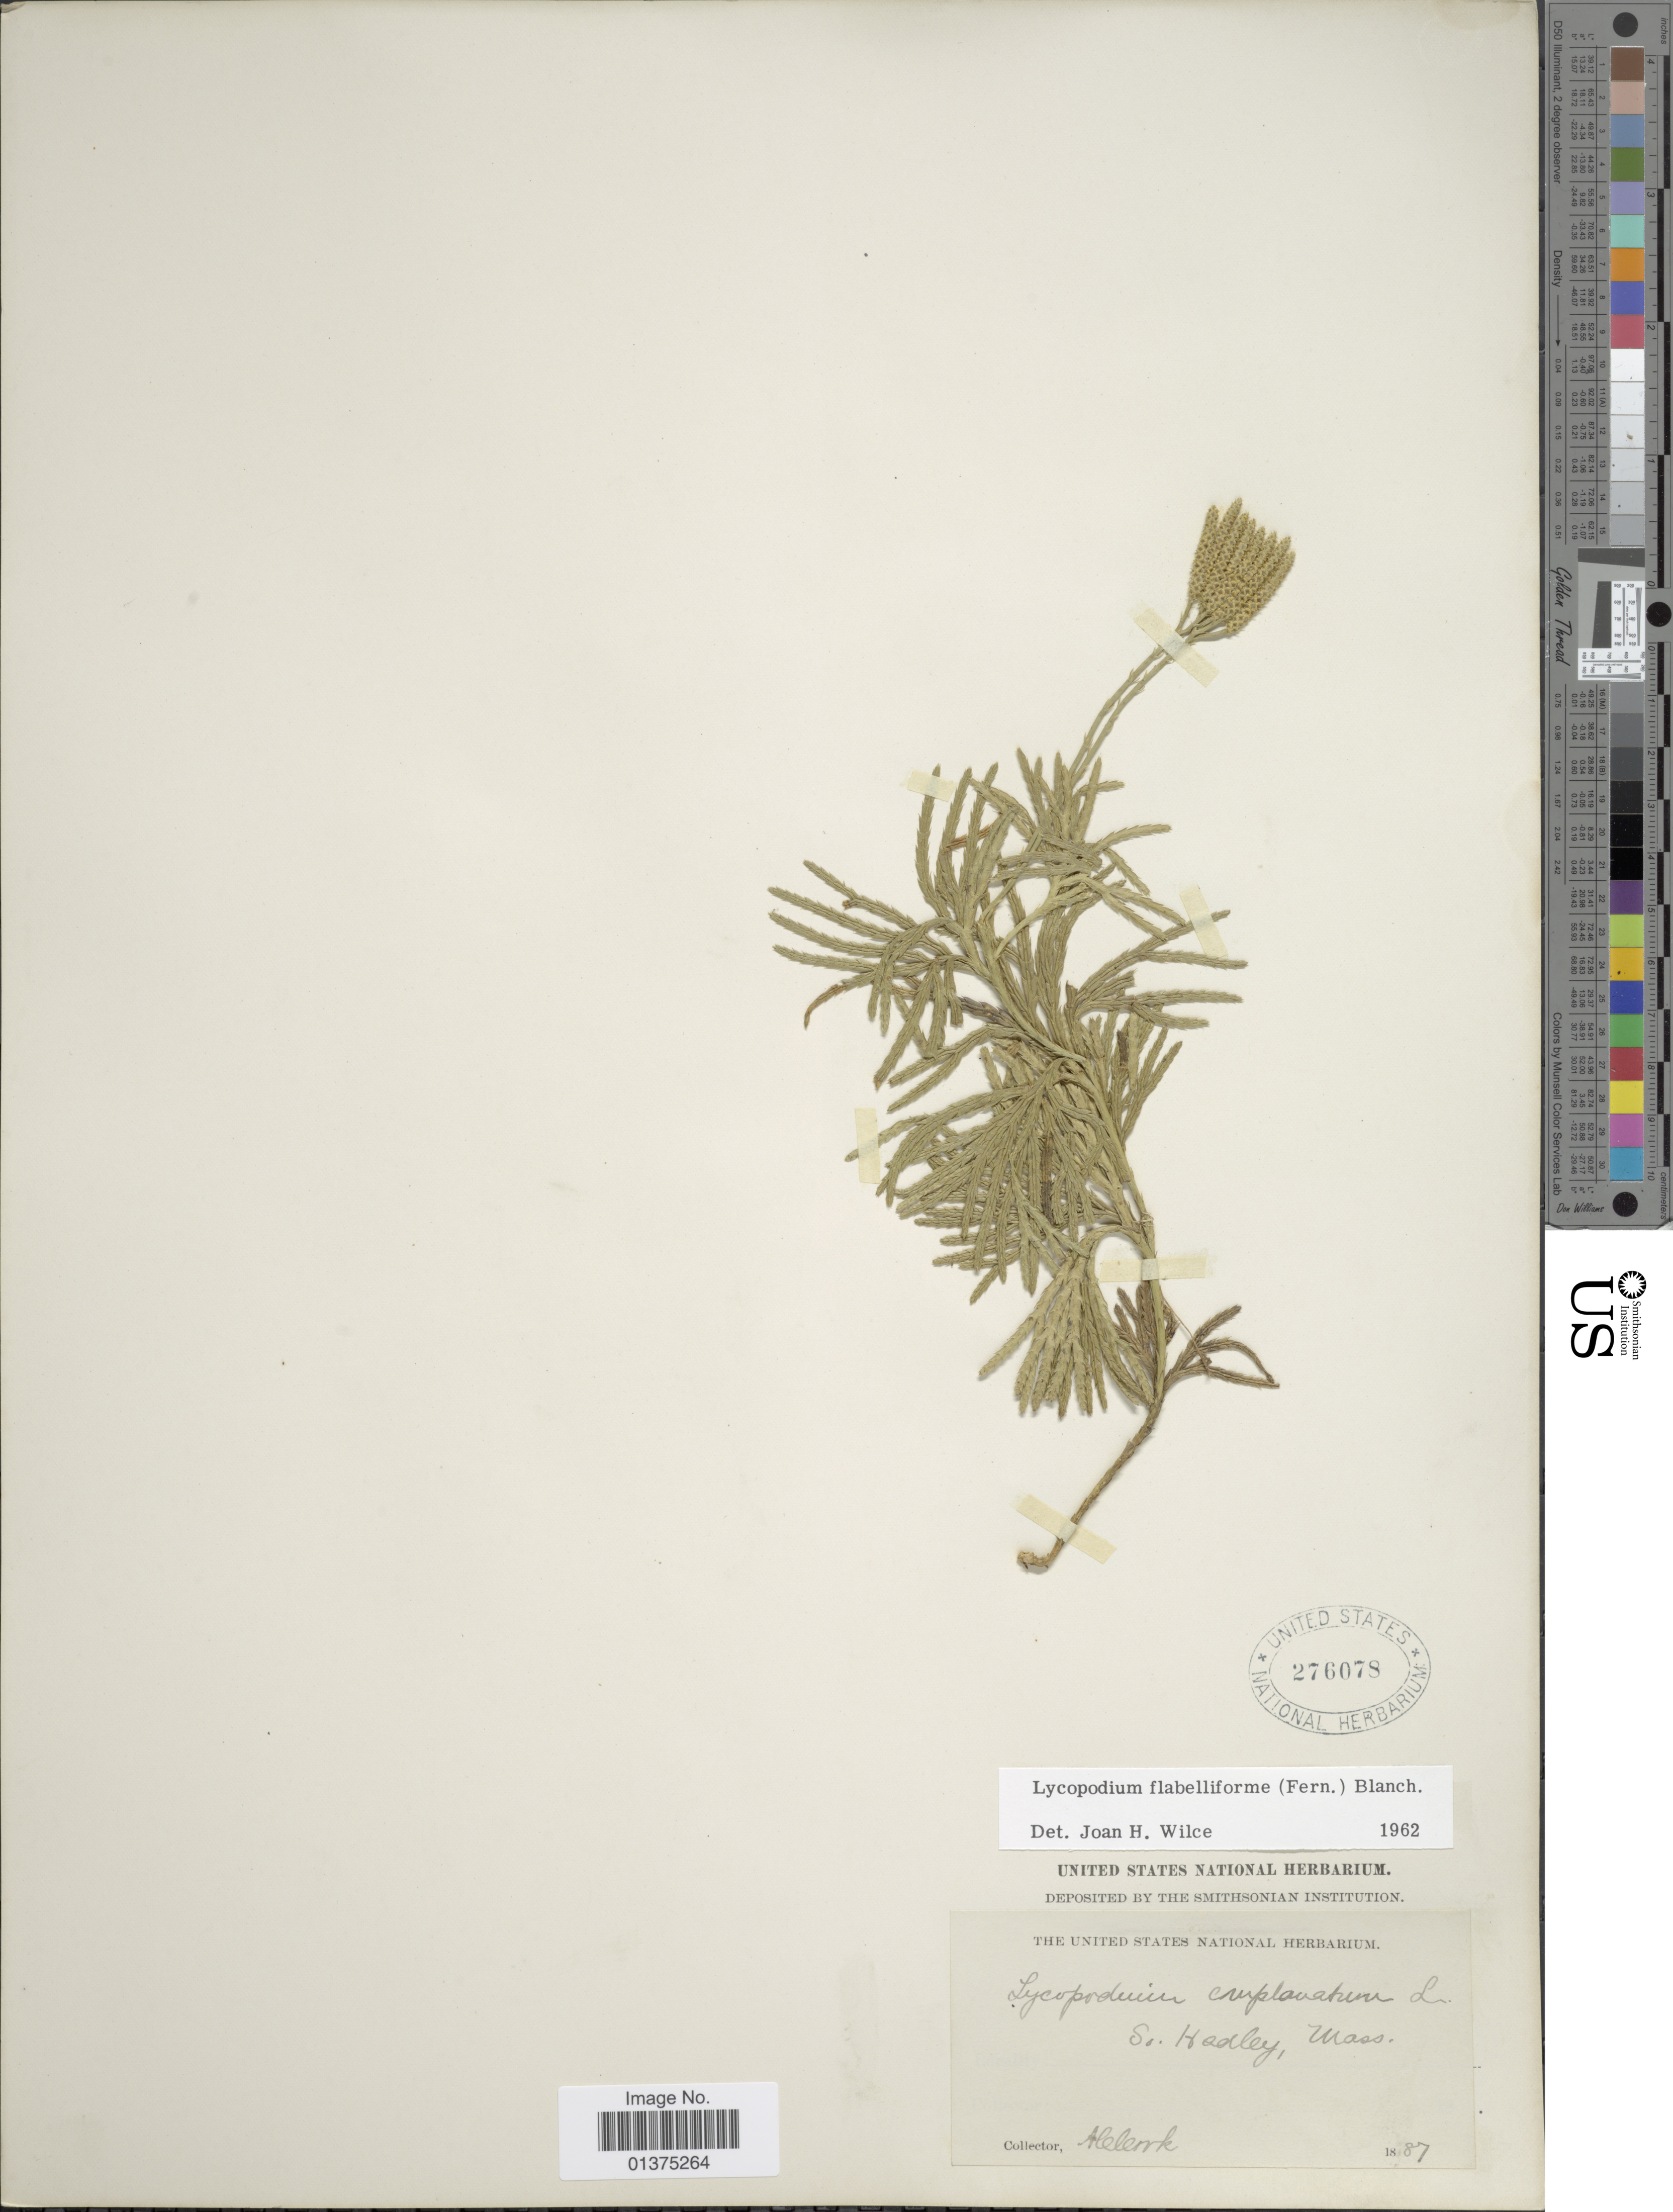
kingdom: Plantae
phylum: Tracheophyta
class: Lycopodiopsida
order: Lycopodiales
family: Lycopodiaceae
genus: Diphasiastrum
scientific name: Diphasiastrum digitatum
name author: (Dill. ex A. Braun) Holub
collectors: A. Cook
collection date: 1887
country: United States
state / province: Massachusetts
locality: So. Headley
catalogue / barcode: US 276078